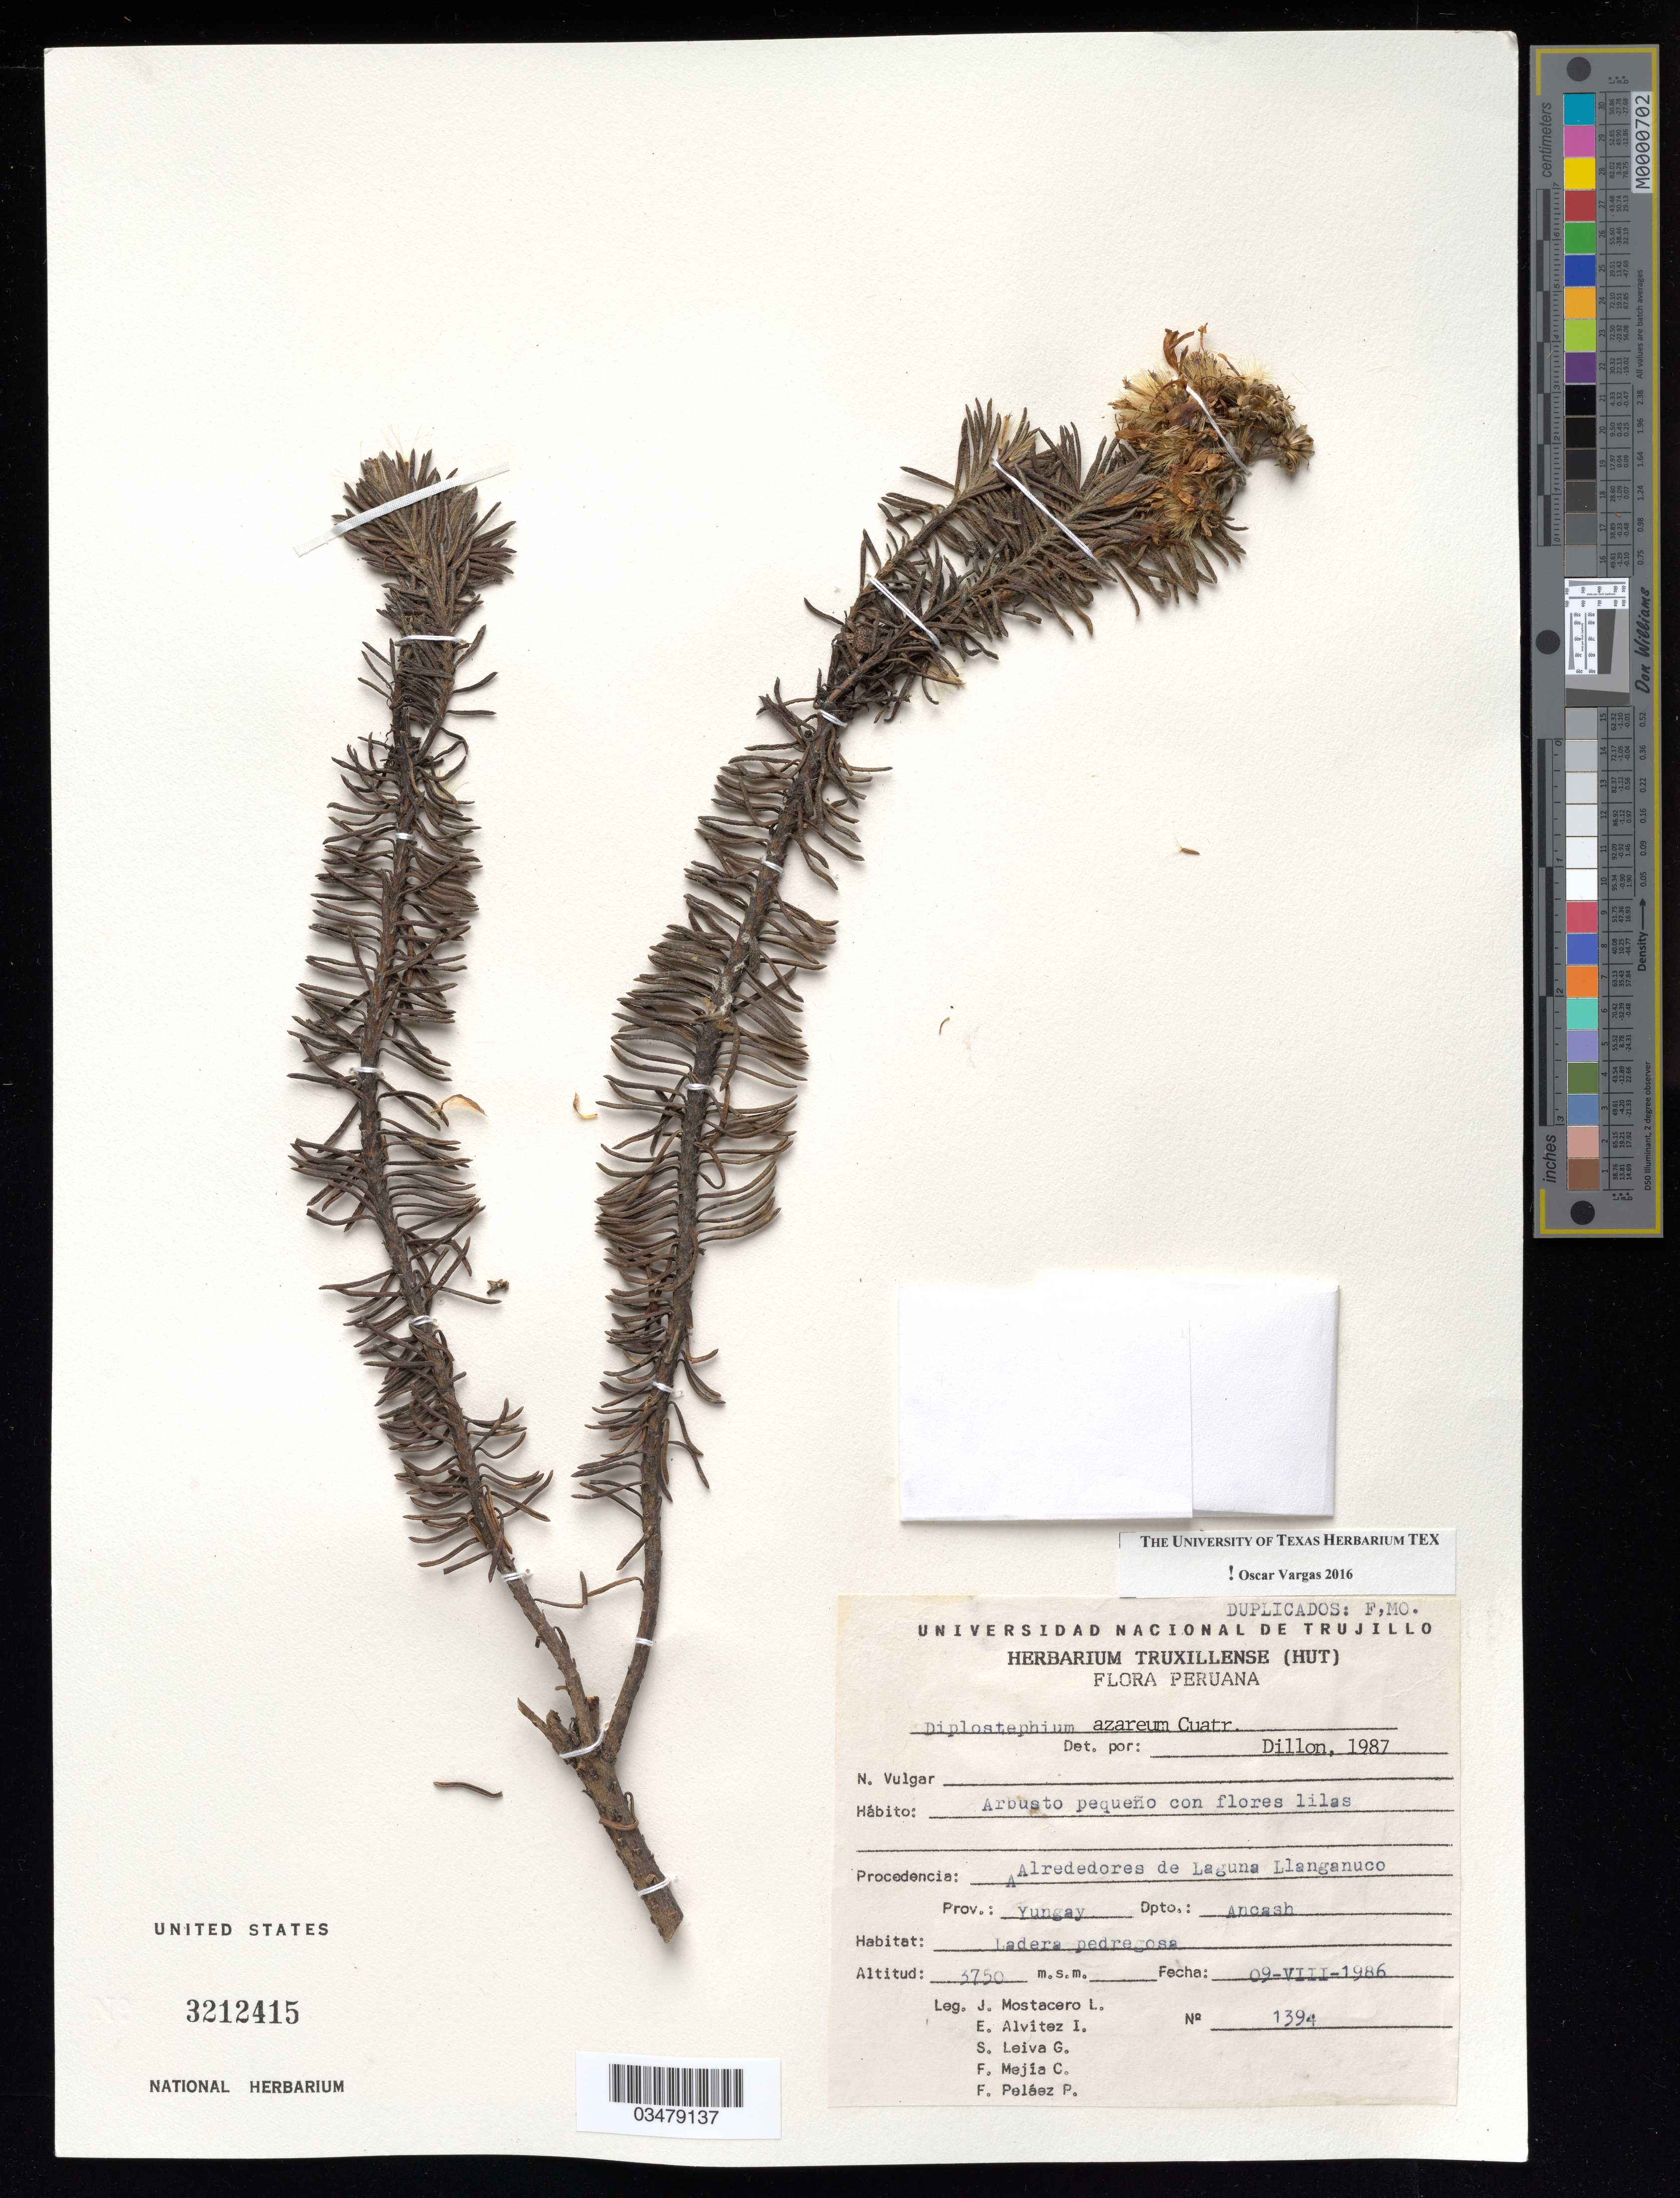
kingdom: Plantae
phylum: Tracheophyta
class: Magnoliopsida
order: Asterales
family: Asteraceae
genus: Diplostephium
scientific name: Diplostephium azureum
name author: Cuatrec.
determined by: Vargas, Oscar M.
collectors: J. Mostacero L., E. Alvitez I., S. Leiva, F. Mejía & F. Pelaez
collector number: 1394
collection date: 1986-08-09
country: Peru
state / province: Ancash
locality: Alrededores Laguna Llanganuca. Prov. Yungay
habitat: Ladera pedregosa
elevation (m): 3750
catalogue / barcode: US 3212415